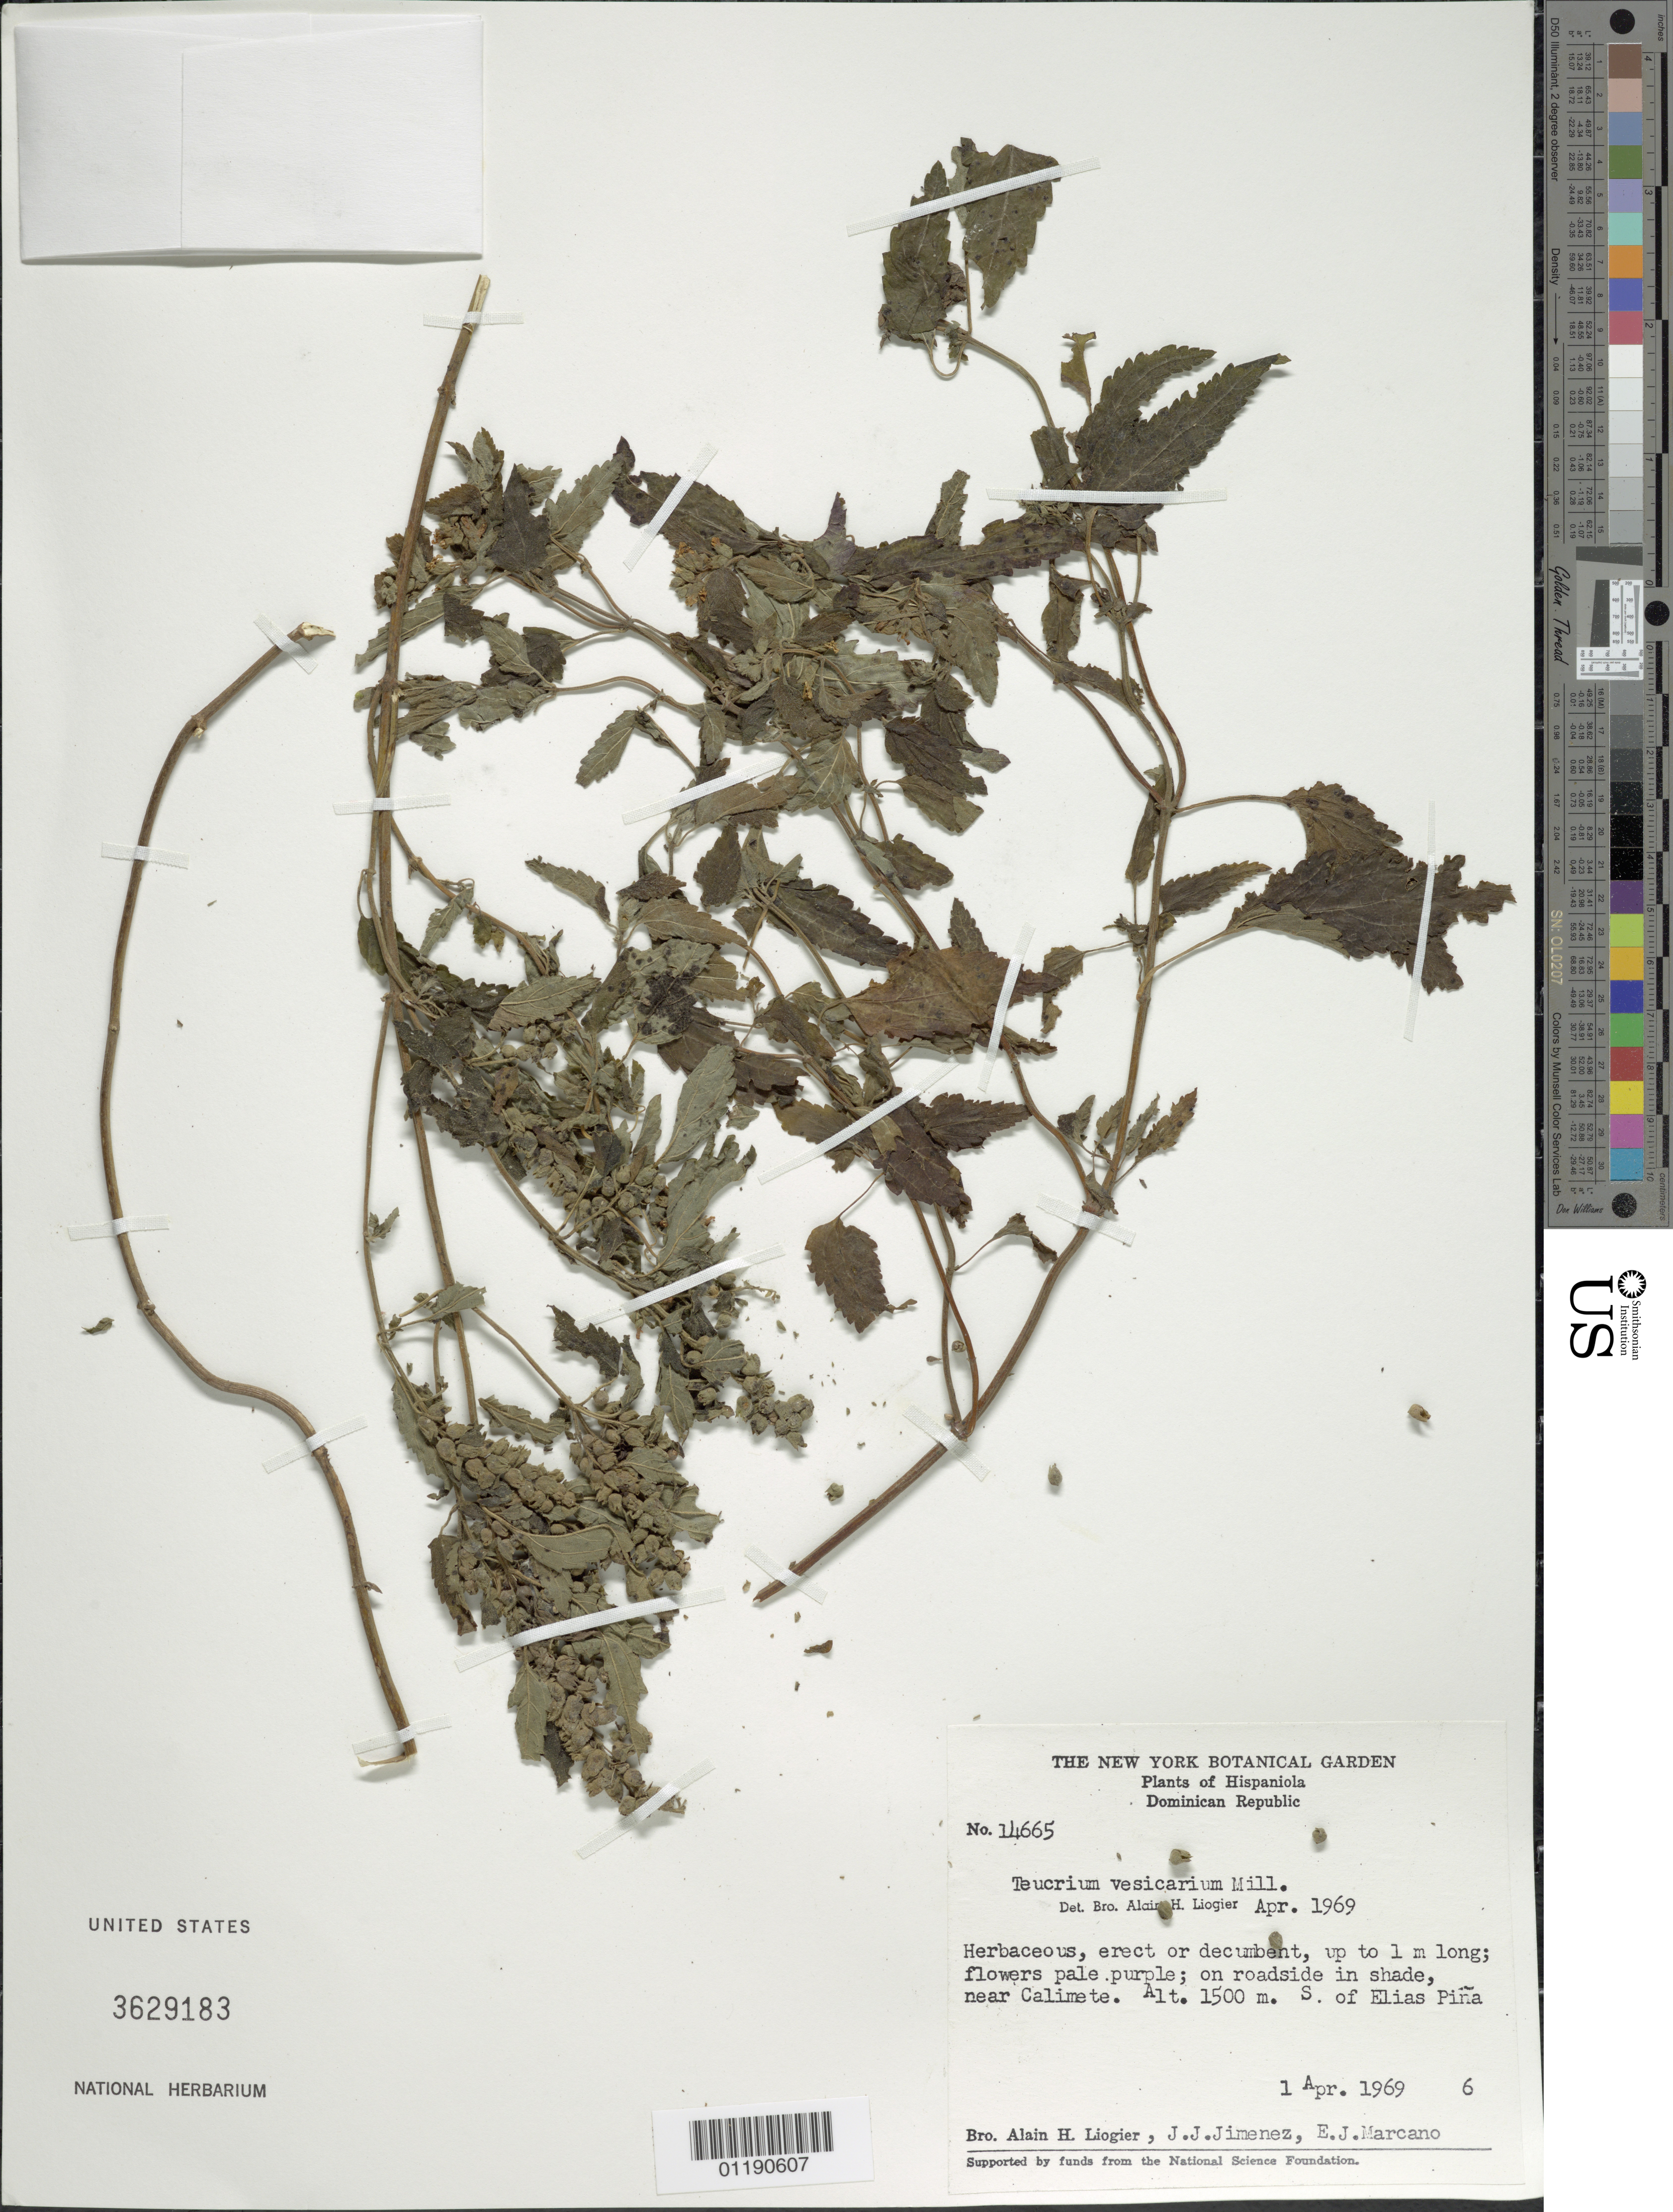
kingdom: Plantae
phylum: Tracheophyta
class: Magnoliopsida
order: Lamiales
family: Lamiaceae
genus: Teucrium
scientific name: Teucrium vesicarium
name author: Mill.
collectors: A. H. Liogier, J. Jimenez & E. J. Marcano F.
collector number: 14665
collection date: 1969-04-01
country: Dominican Republic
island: Hispaniola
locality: Near Calimente, S of Elias Piñas.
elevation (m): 1500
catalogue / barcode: US 3629183